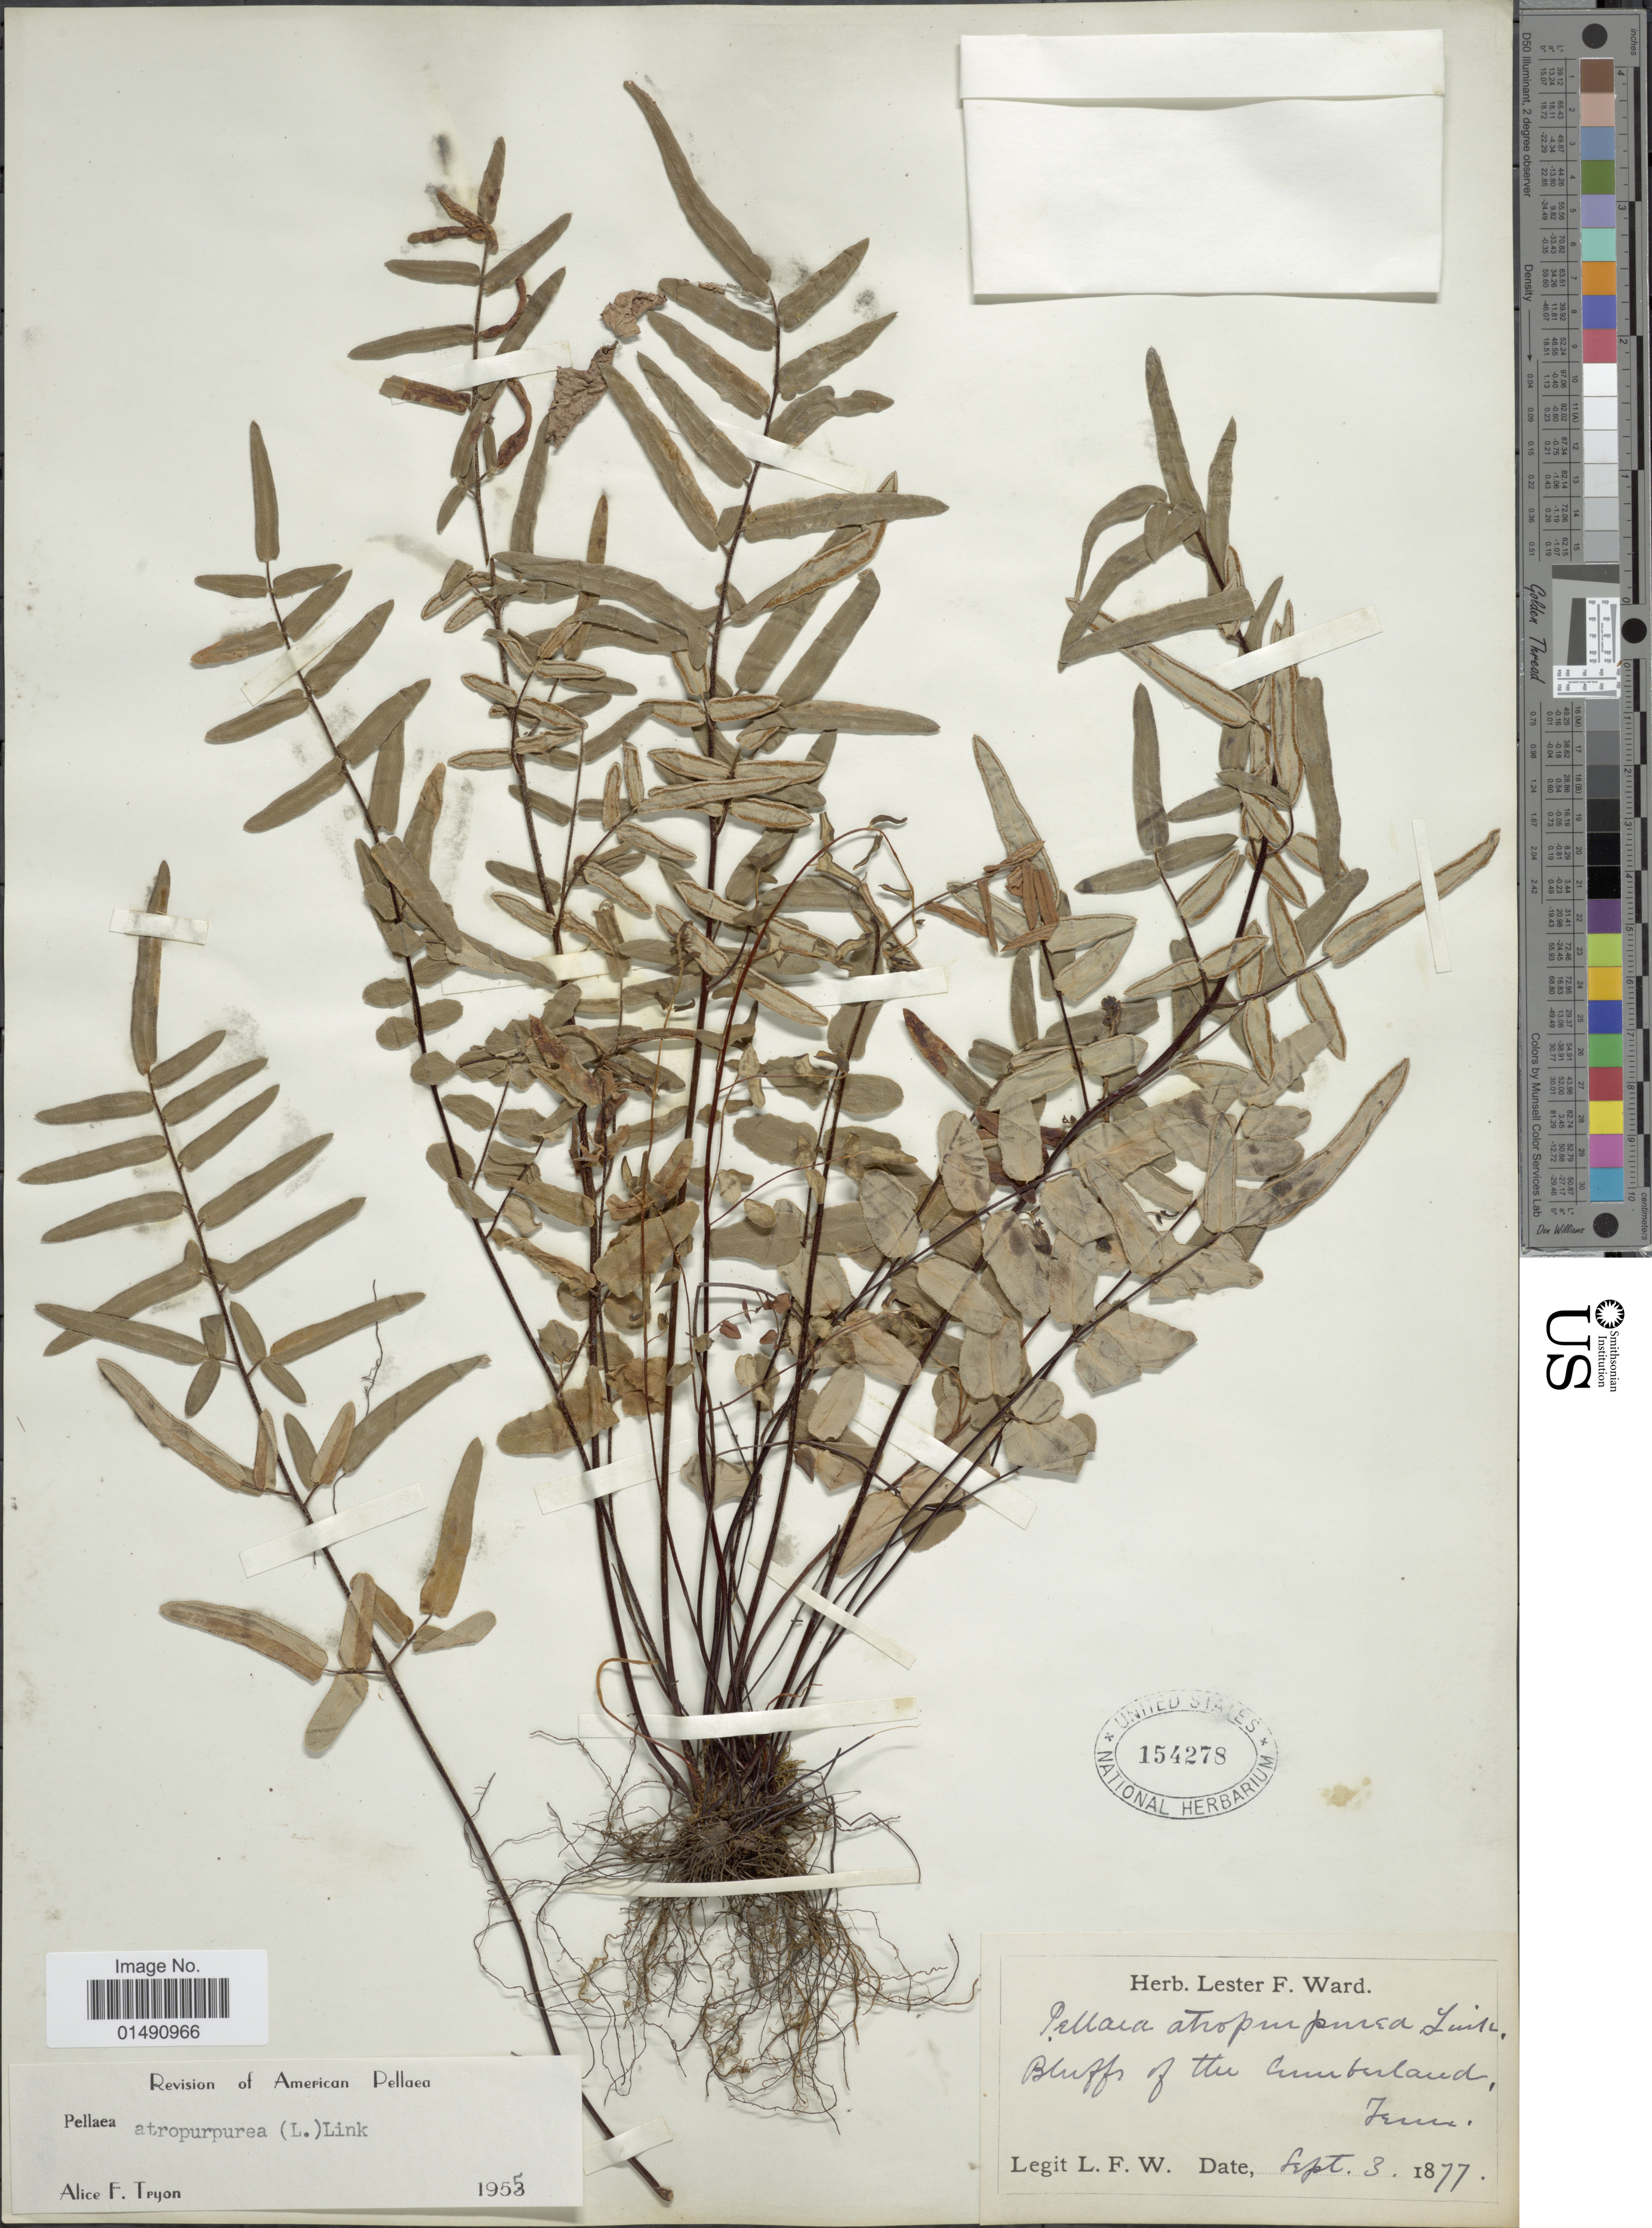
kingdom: Plantae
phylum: Tracheophyta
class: Polypodiopsida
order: Polypodiales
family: Pteridaceae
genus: Pellaea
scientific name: Pellaea atropurpurea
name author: (L.) Link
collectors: L. Ward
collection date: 1877-09-03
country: United States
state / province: Tennessee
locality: Bluffs of the Cumberland.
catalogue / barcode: US 154278